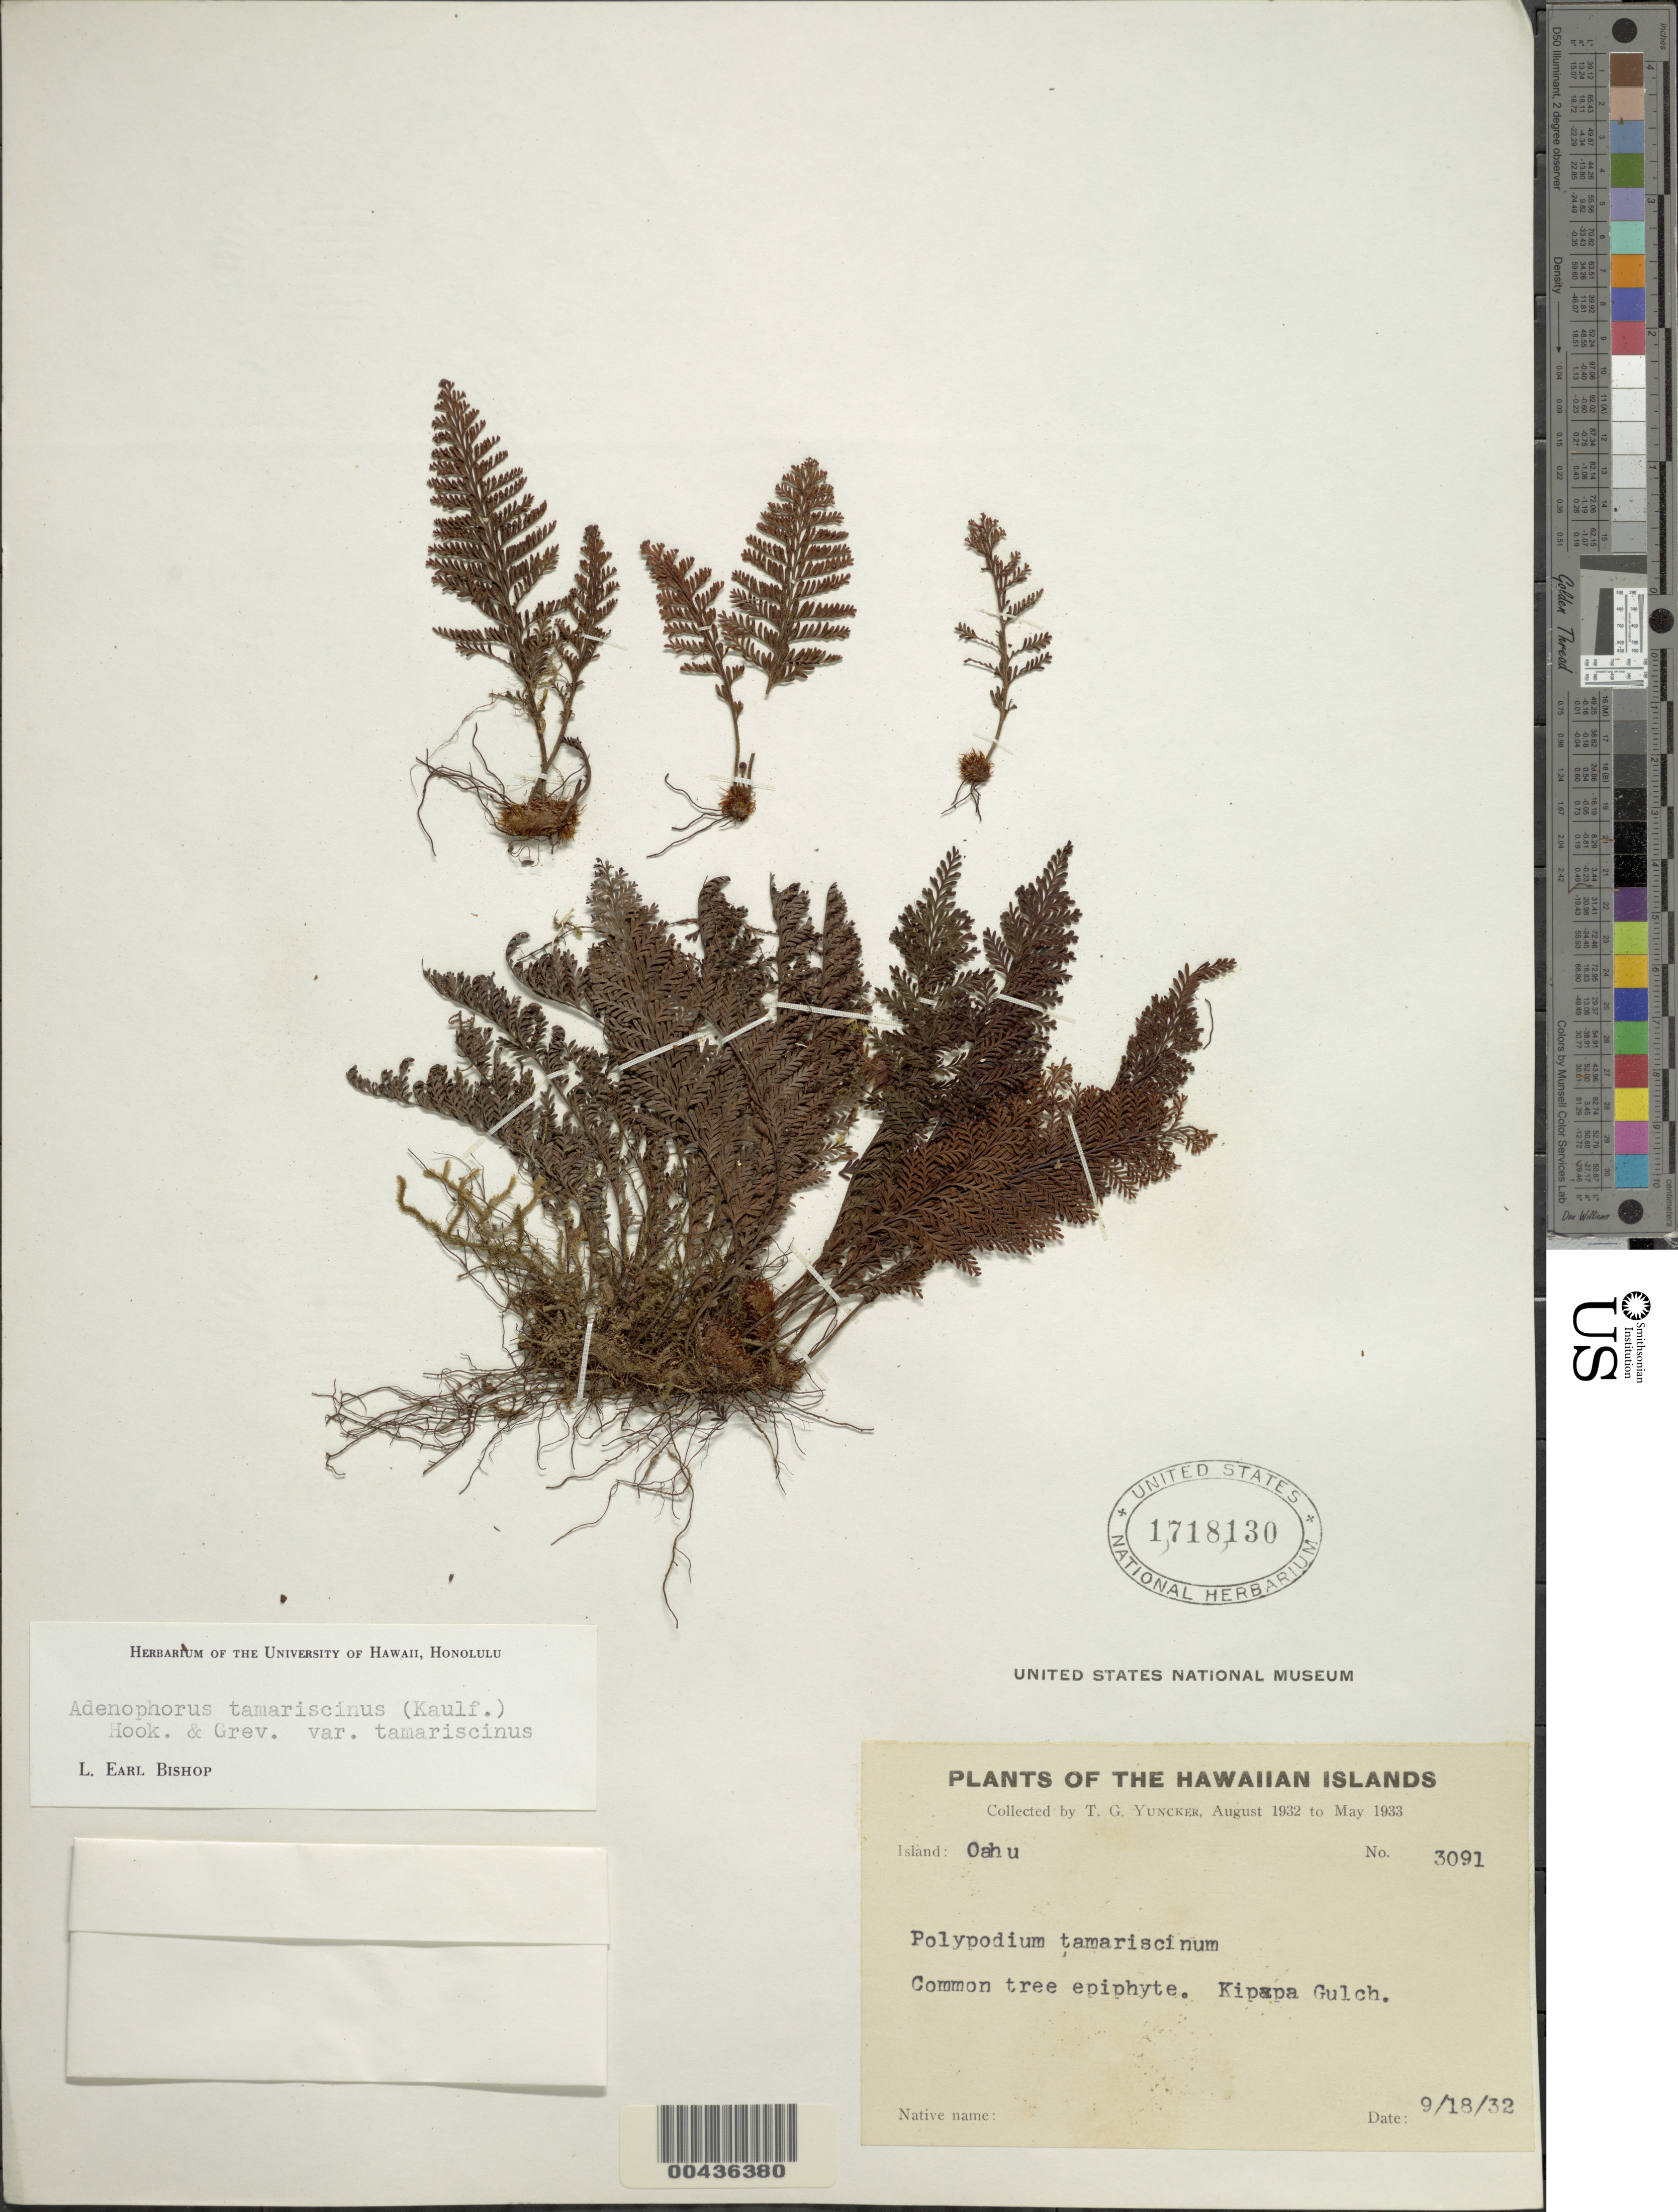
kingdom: Plantae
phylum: Tracheophyta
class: Polypodiopsida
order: Polypodiales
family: Polypodiaceae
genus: Adenophorus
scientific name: Adenophorus tamariscinus var. tamariscinus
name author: Hook. & Grev.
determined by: Bishop, L. E.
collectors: T. G. Yuncker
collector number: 3091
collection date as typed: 18 Sep 1932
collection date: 1932-09-18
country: United States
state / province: Hawaii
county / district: Honolulu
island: Oahu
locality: Kipapa Gulch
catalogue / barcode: US 1718130